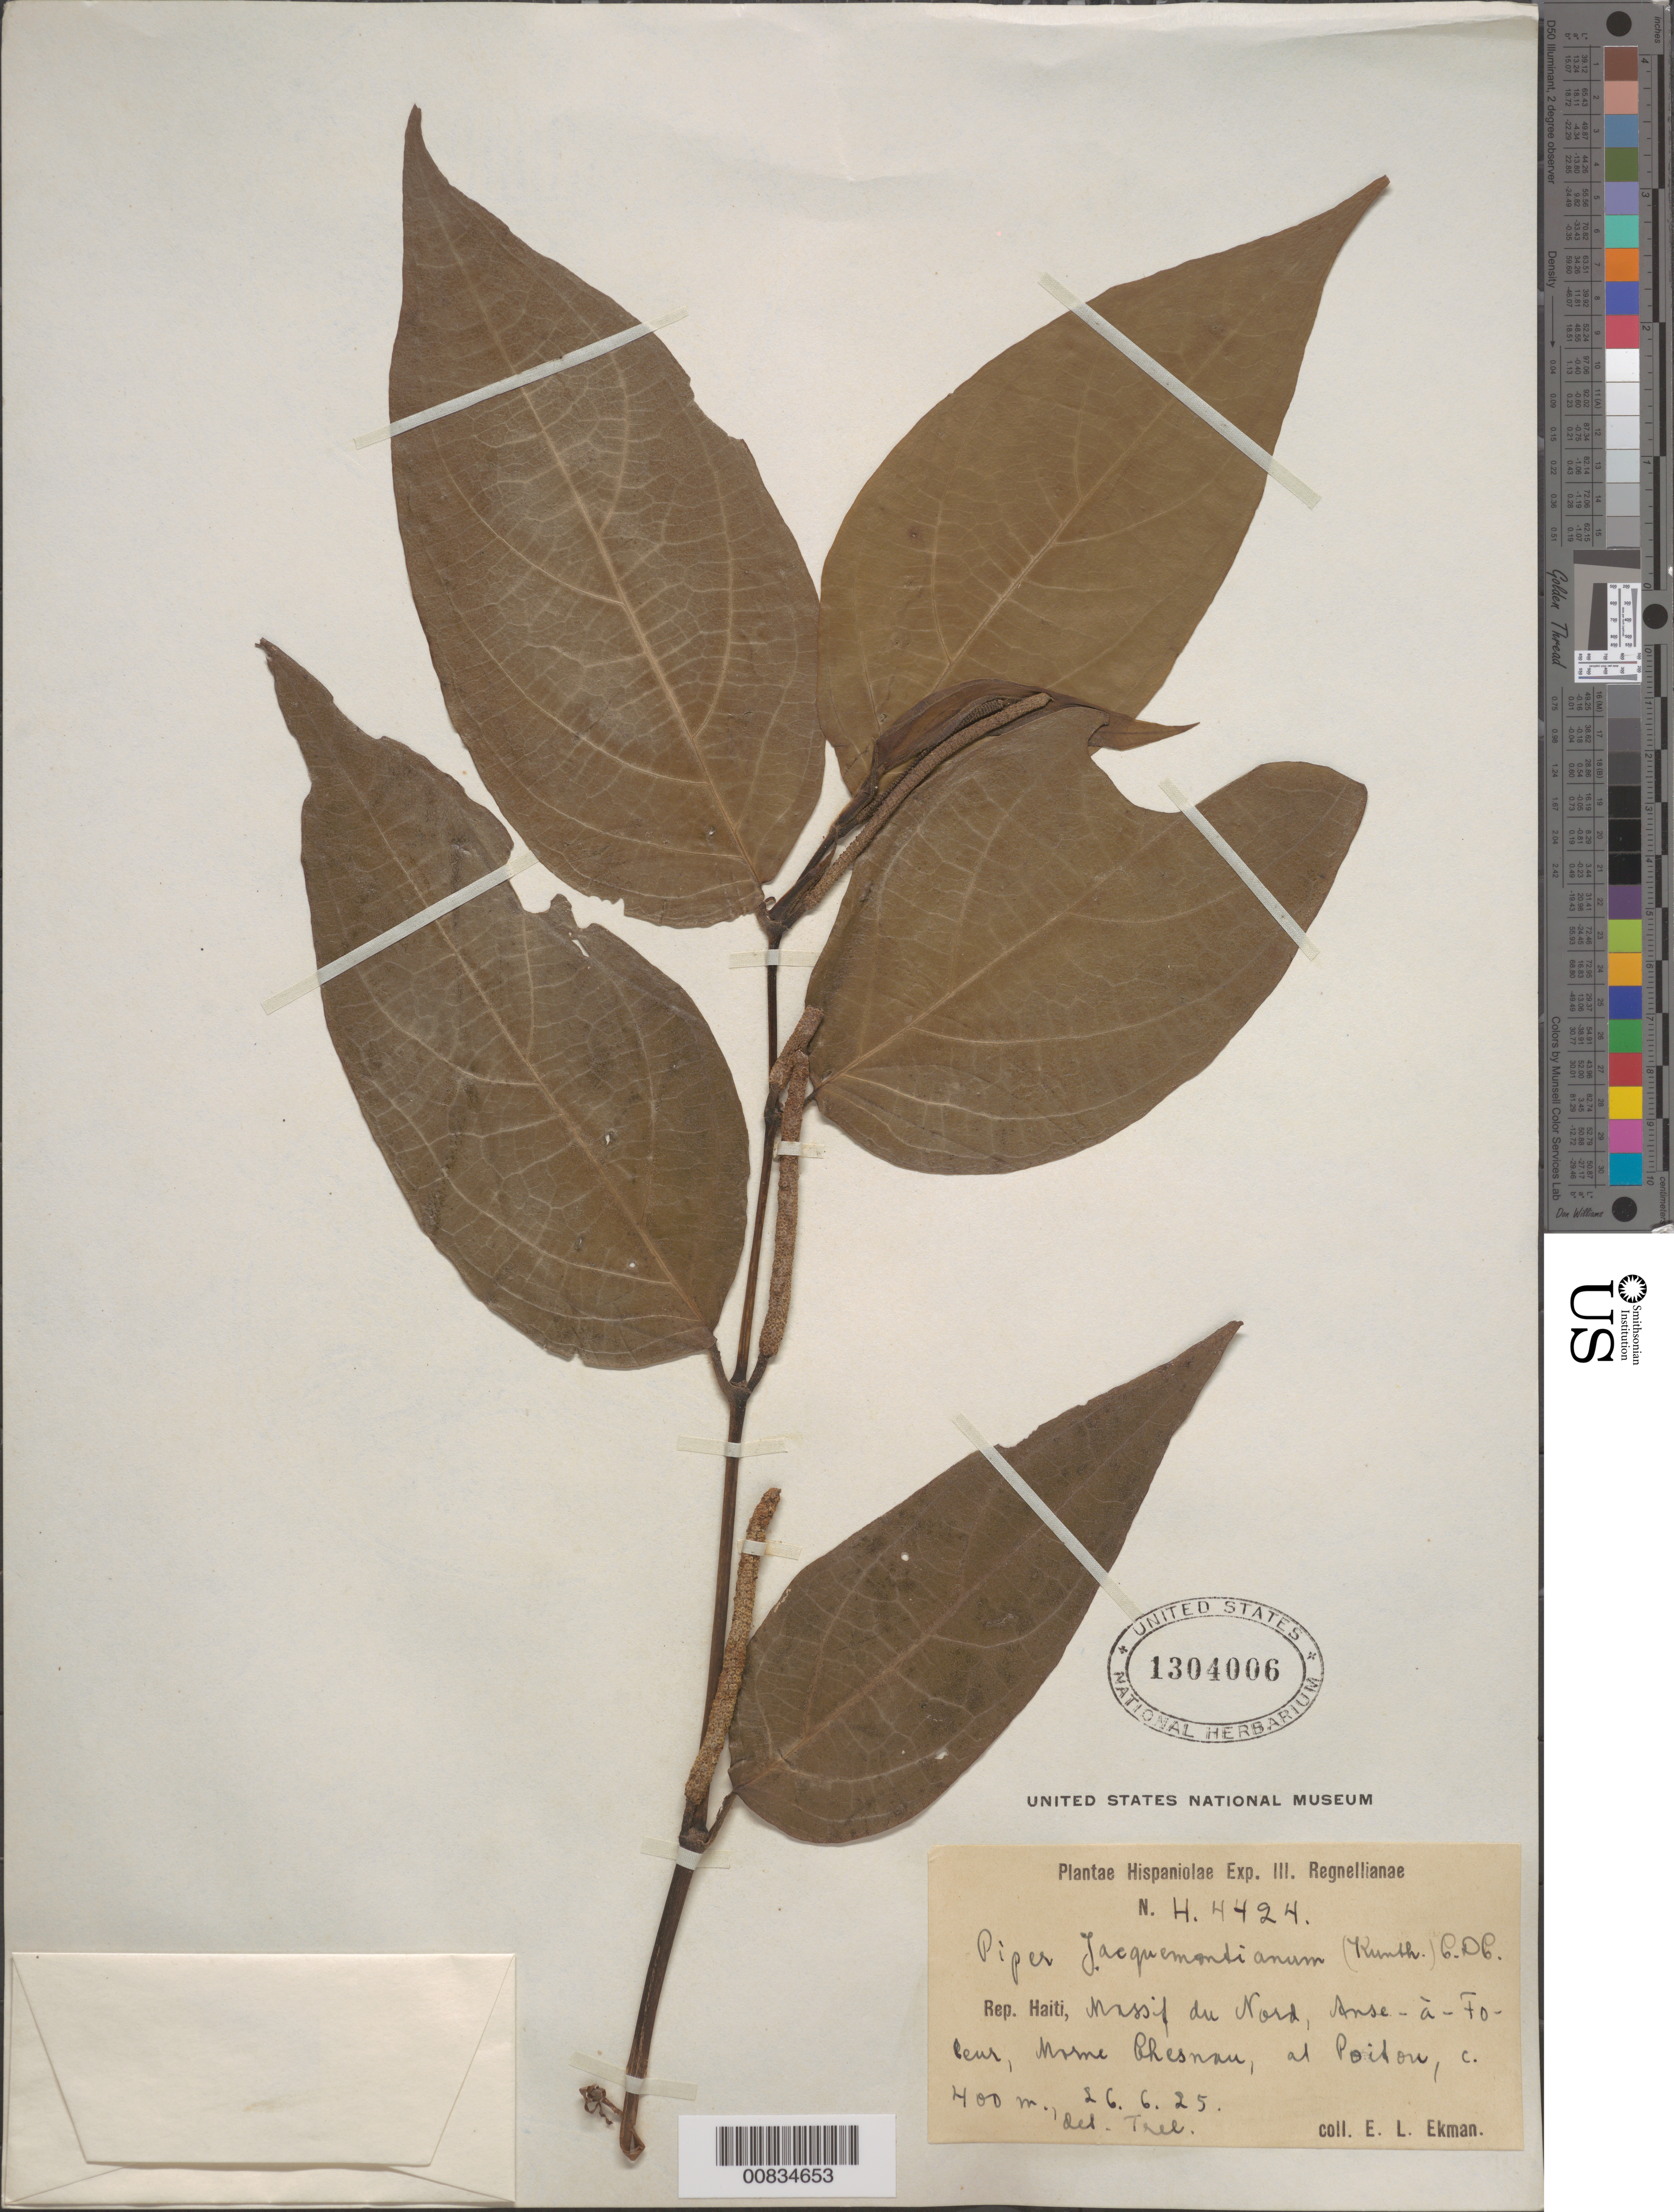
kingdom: Plantae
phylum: Tracheophyta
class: Magnoliopsida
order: Piperales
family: Piperaceae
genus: Piper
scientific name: Piper jacquemontianum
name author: Kunth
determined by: Trelease, --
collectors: E. L. Ekman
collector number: H 4424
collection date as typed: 26 Jun 1925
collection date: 1925-06-26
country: Haiti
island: Hispaniola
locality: Massif du Nord, Anse-à-Foleur, Morne Chesnau, at Poiton.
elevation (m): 400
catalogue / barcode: US 1304006